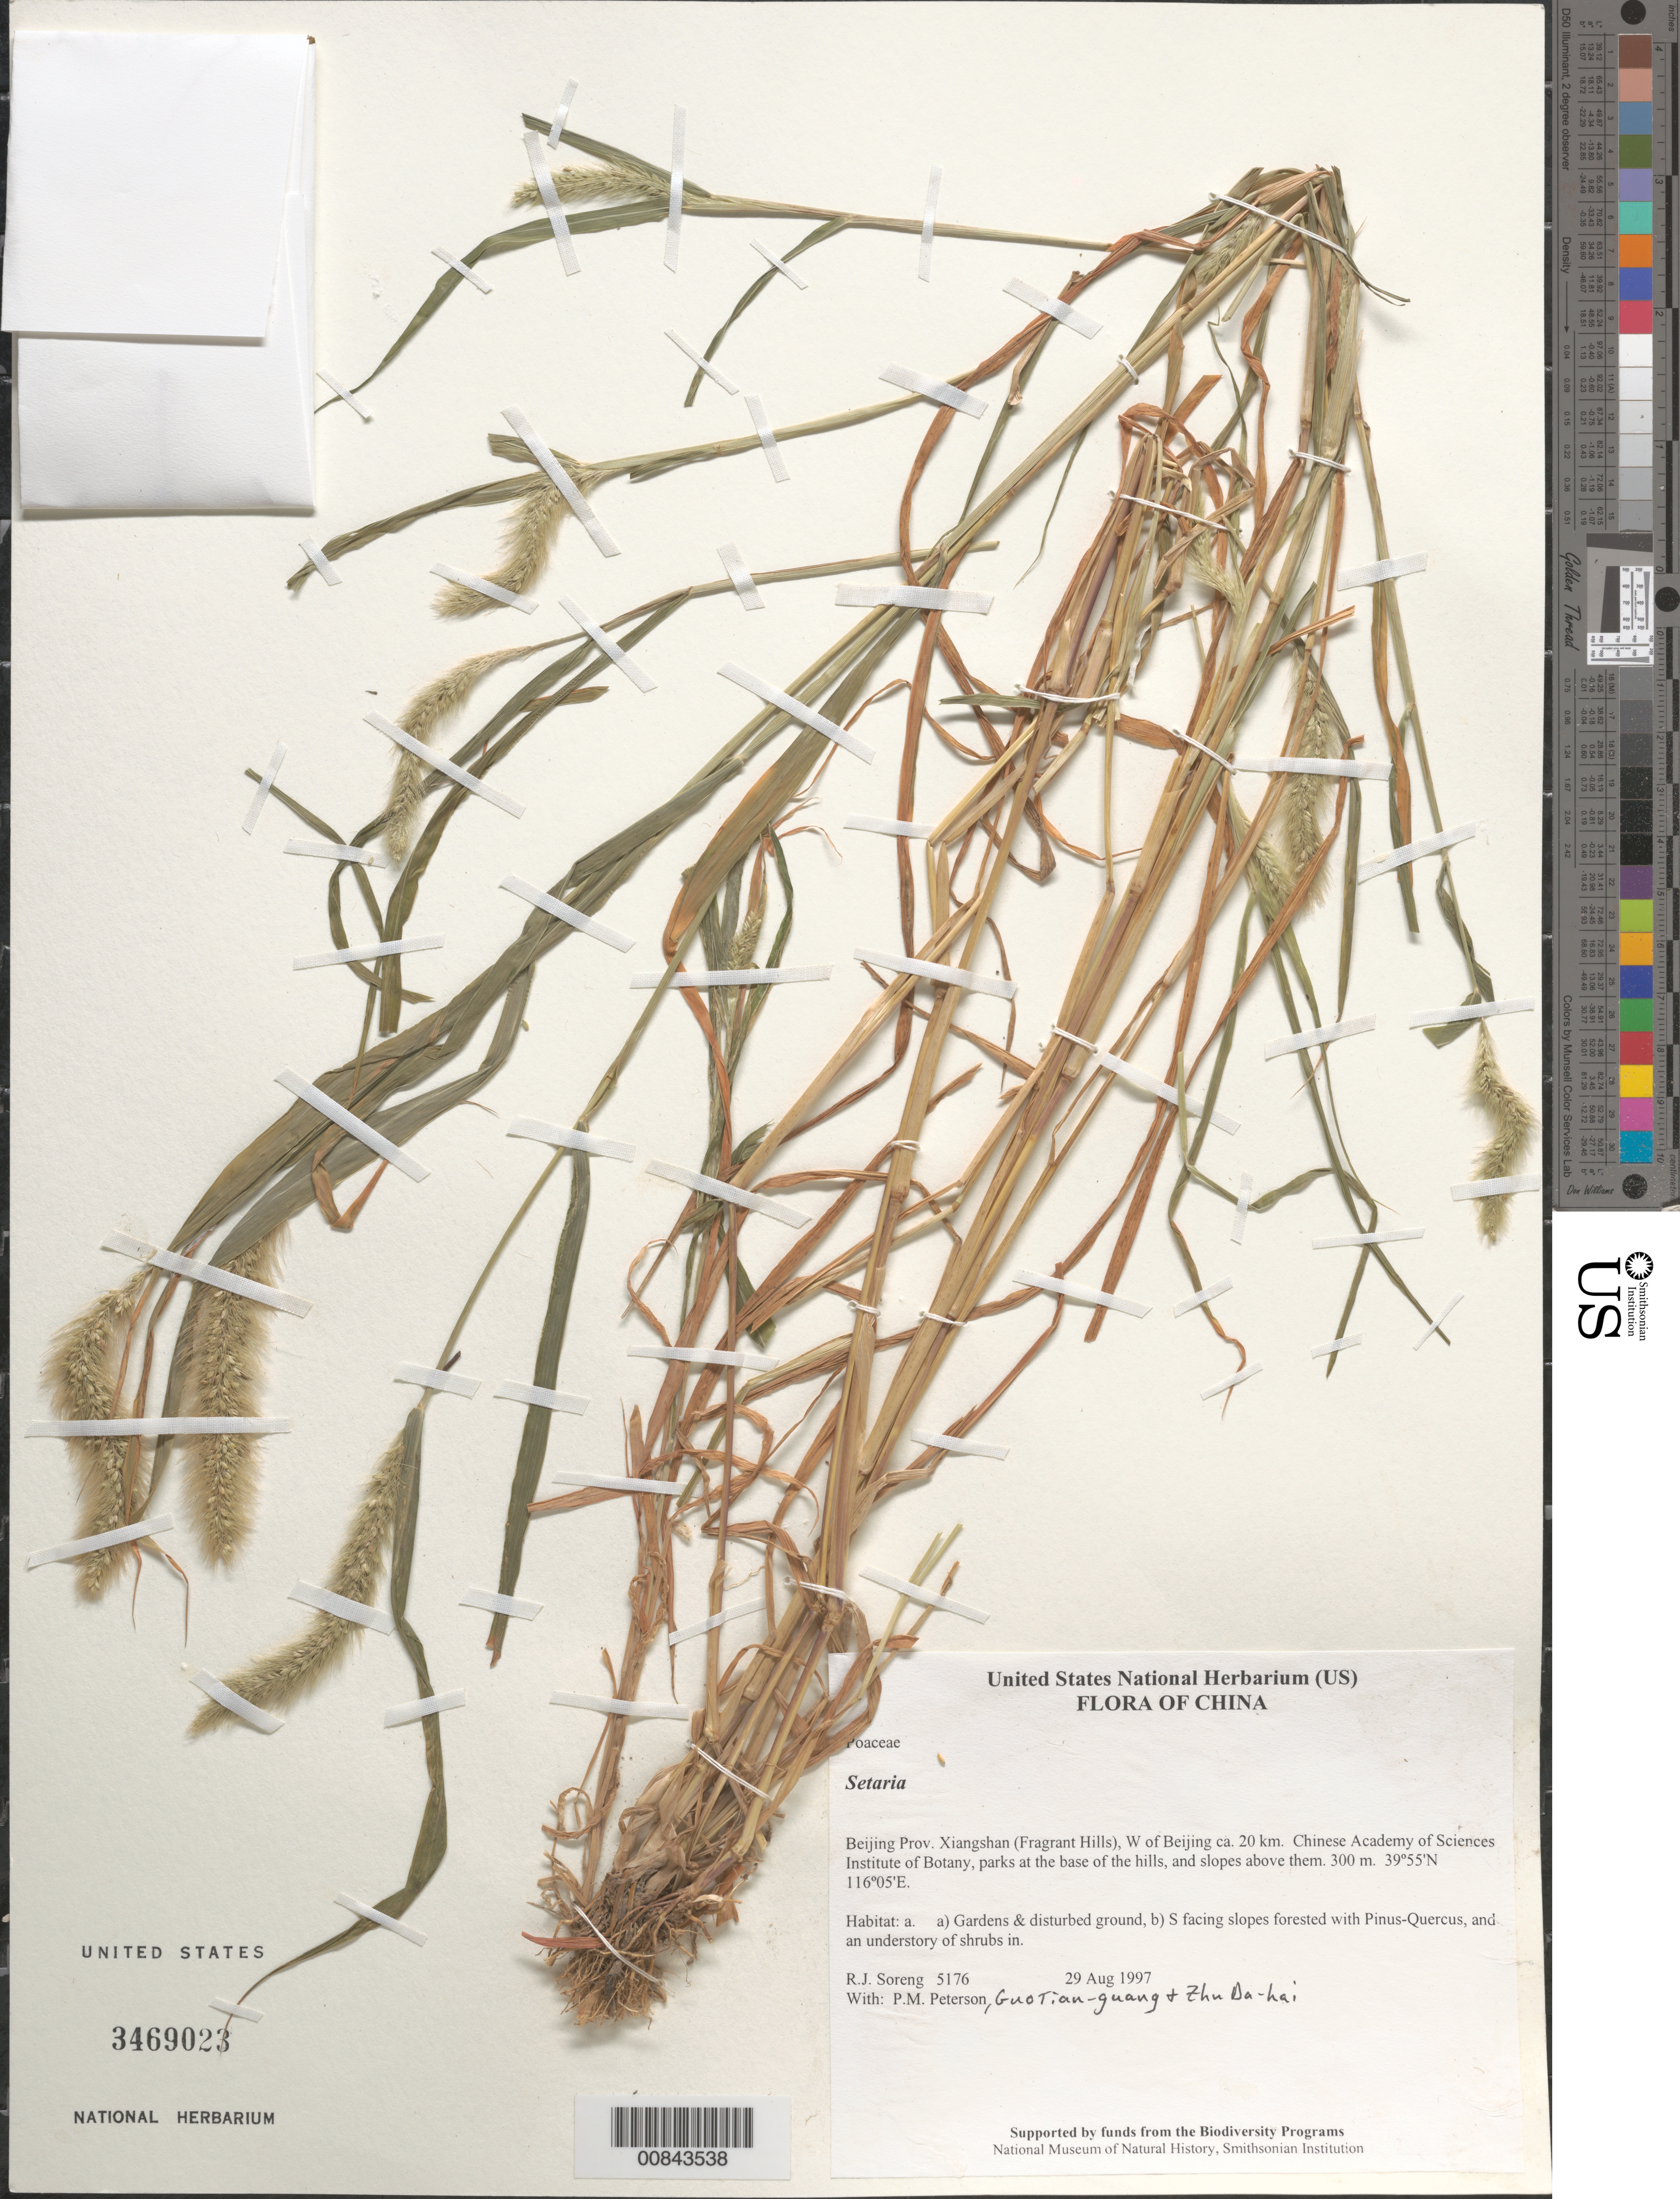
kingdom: Plantae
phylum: Tracheophyta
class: Liliopsida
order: Poales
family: Poaceae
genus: Setaria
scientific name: Setaria viridis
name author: (L.) P. Beauv.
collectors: R. J. Soreng, P. M. Peterson & Zhu Da-hai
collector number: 5176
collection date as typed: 29 Aug 1997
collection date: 1997-08-29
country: China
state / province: Beijing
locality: Xiangshan (Fragrant Hills), W of Beijing ca. 20 km Chinese Academy of Sciences Institute of Botany, parks at the base of the hills, and slopes above them.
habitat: Habitat: a. a) Gardens & disturbed ground, b) S facing slopes forested with Pinus-Quercus, and an understory of shrubs in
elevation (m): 300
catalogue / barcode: US 3469023